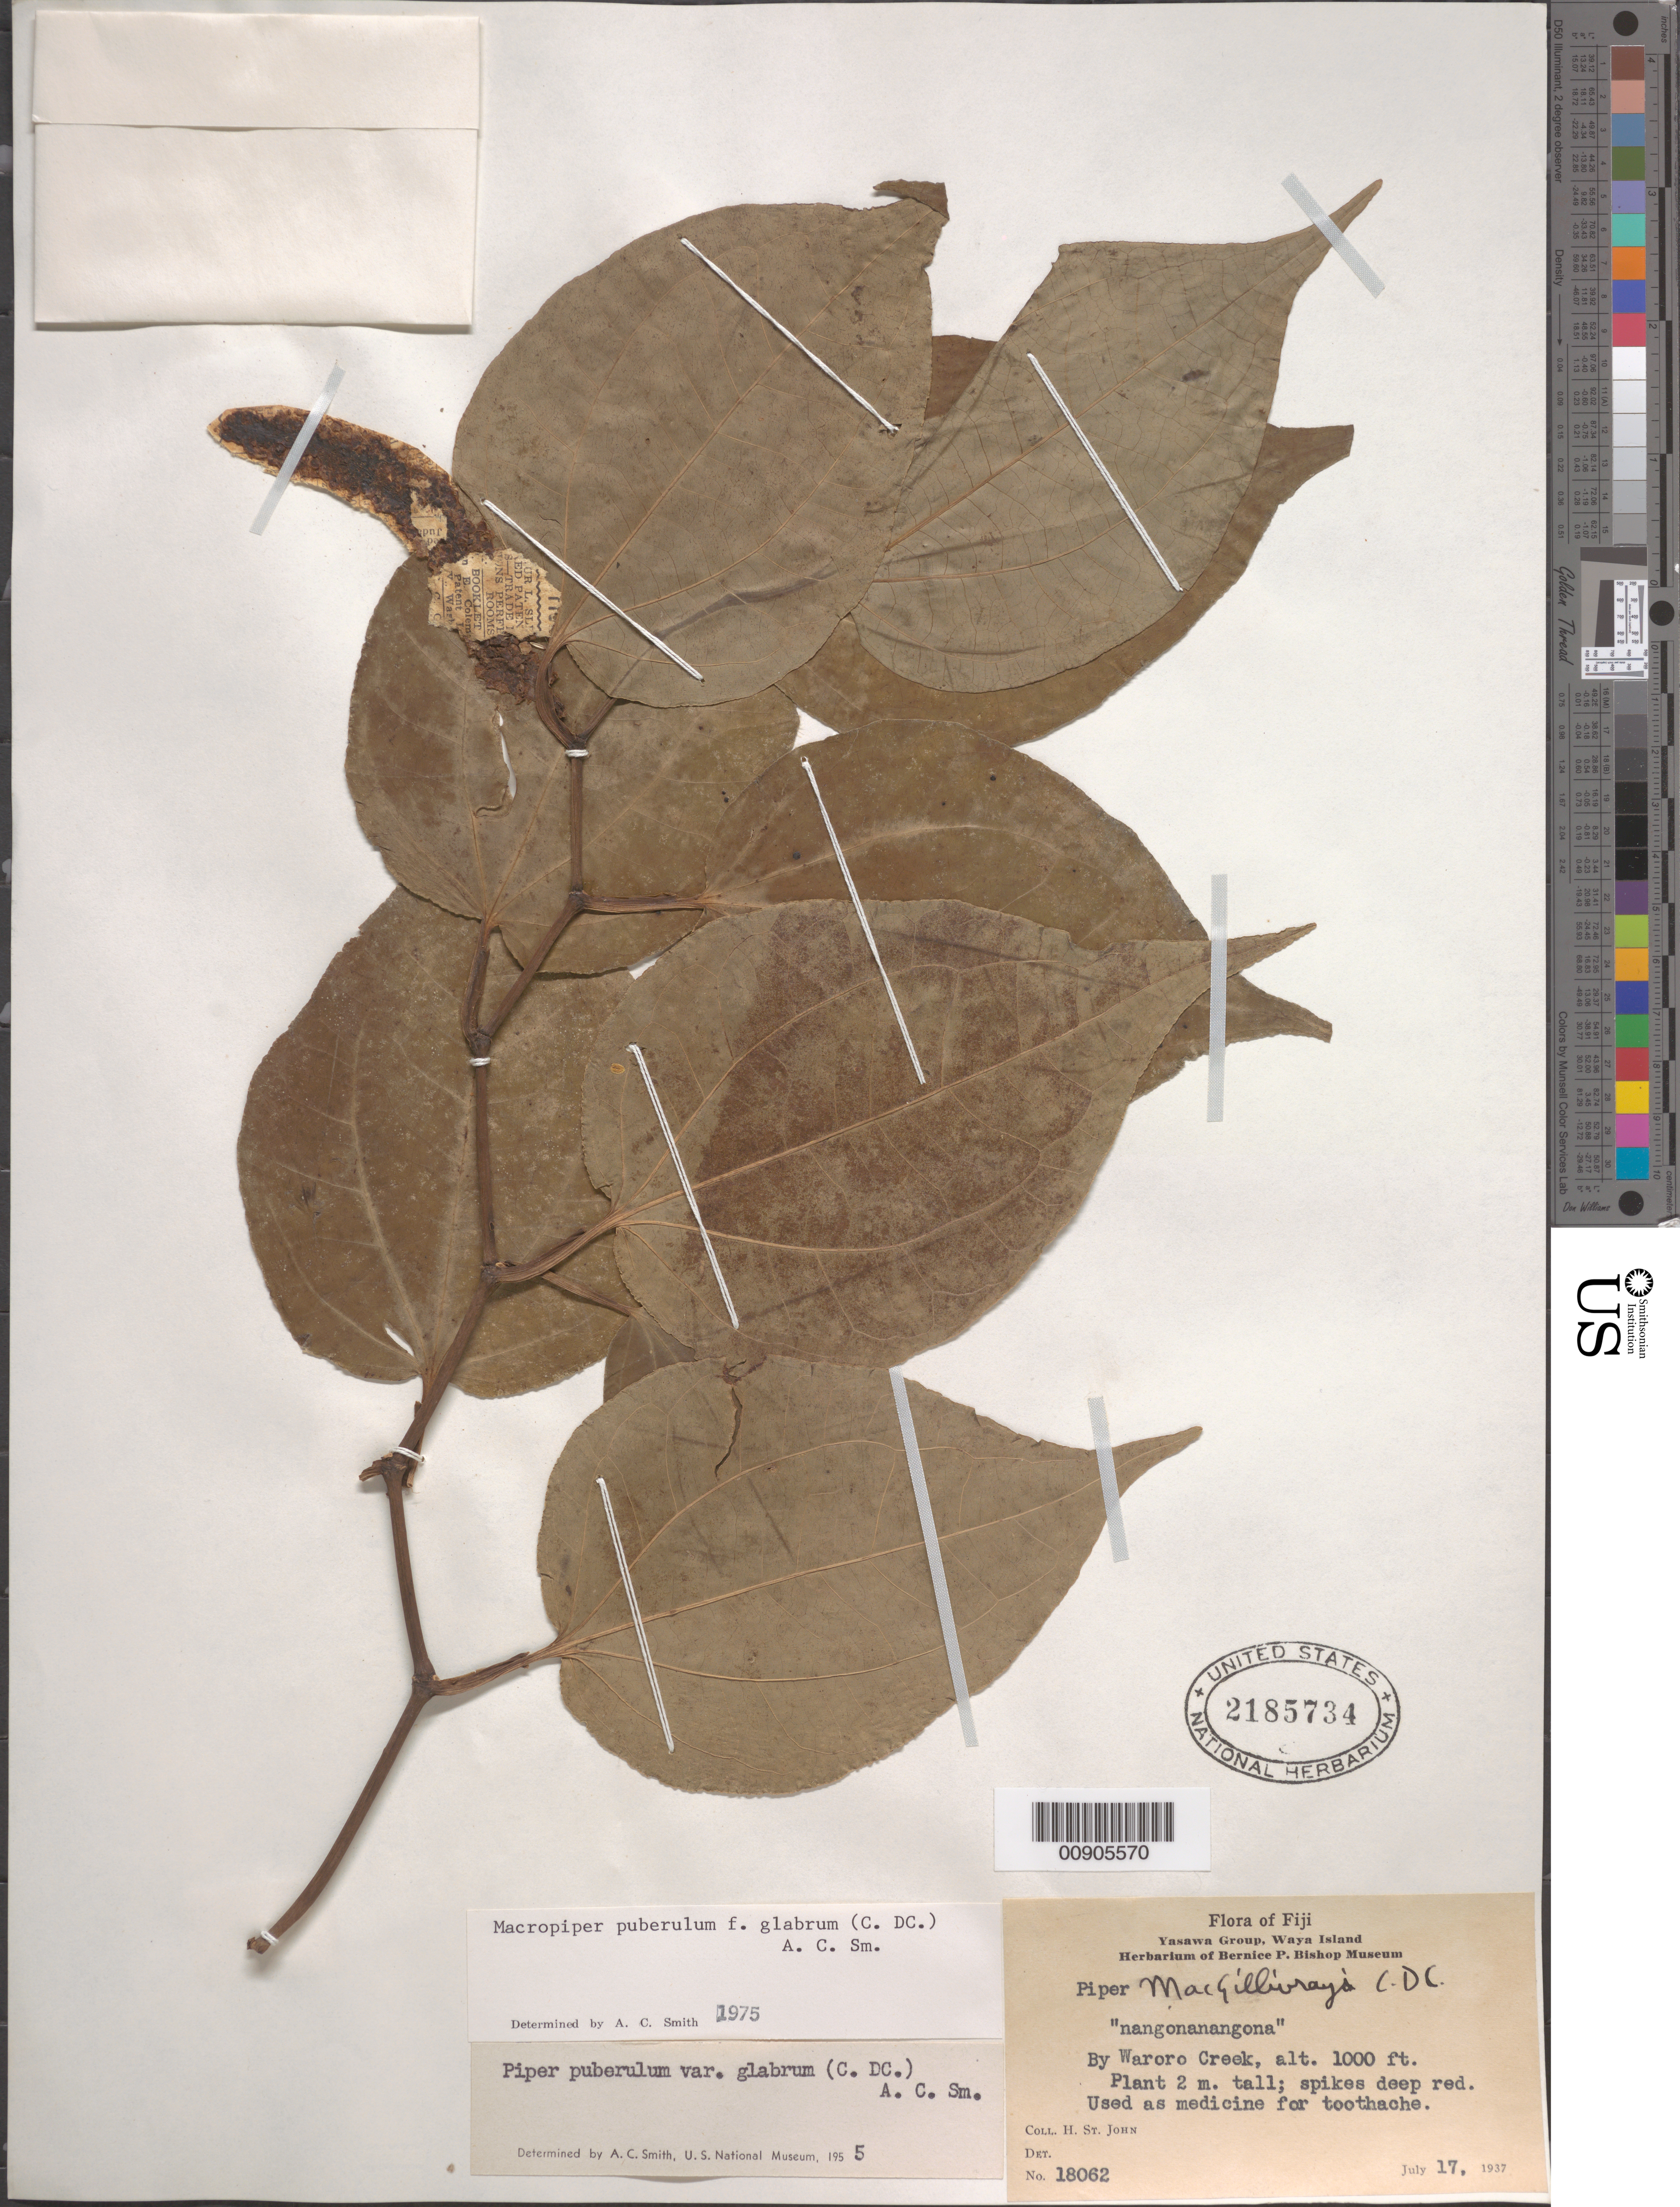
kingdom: Plantae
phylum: Tracheophyta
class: Magnoliopsida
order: Piperales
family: Piperaceae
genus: Piper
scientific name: Piper puberulum var. glabrum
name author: (C. DC.) C.A. Sm.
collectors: H. St. John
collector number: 18062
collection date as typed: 17 Jul 1937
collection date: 1937-07-17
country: Fiji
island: Waya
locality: By Waroro Creek.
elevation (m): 305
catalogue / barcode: US 2185734